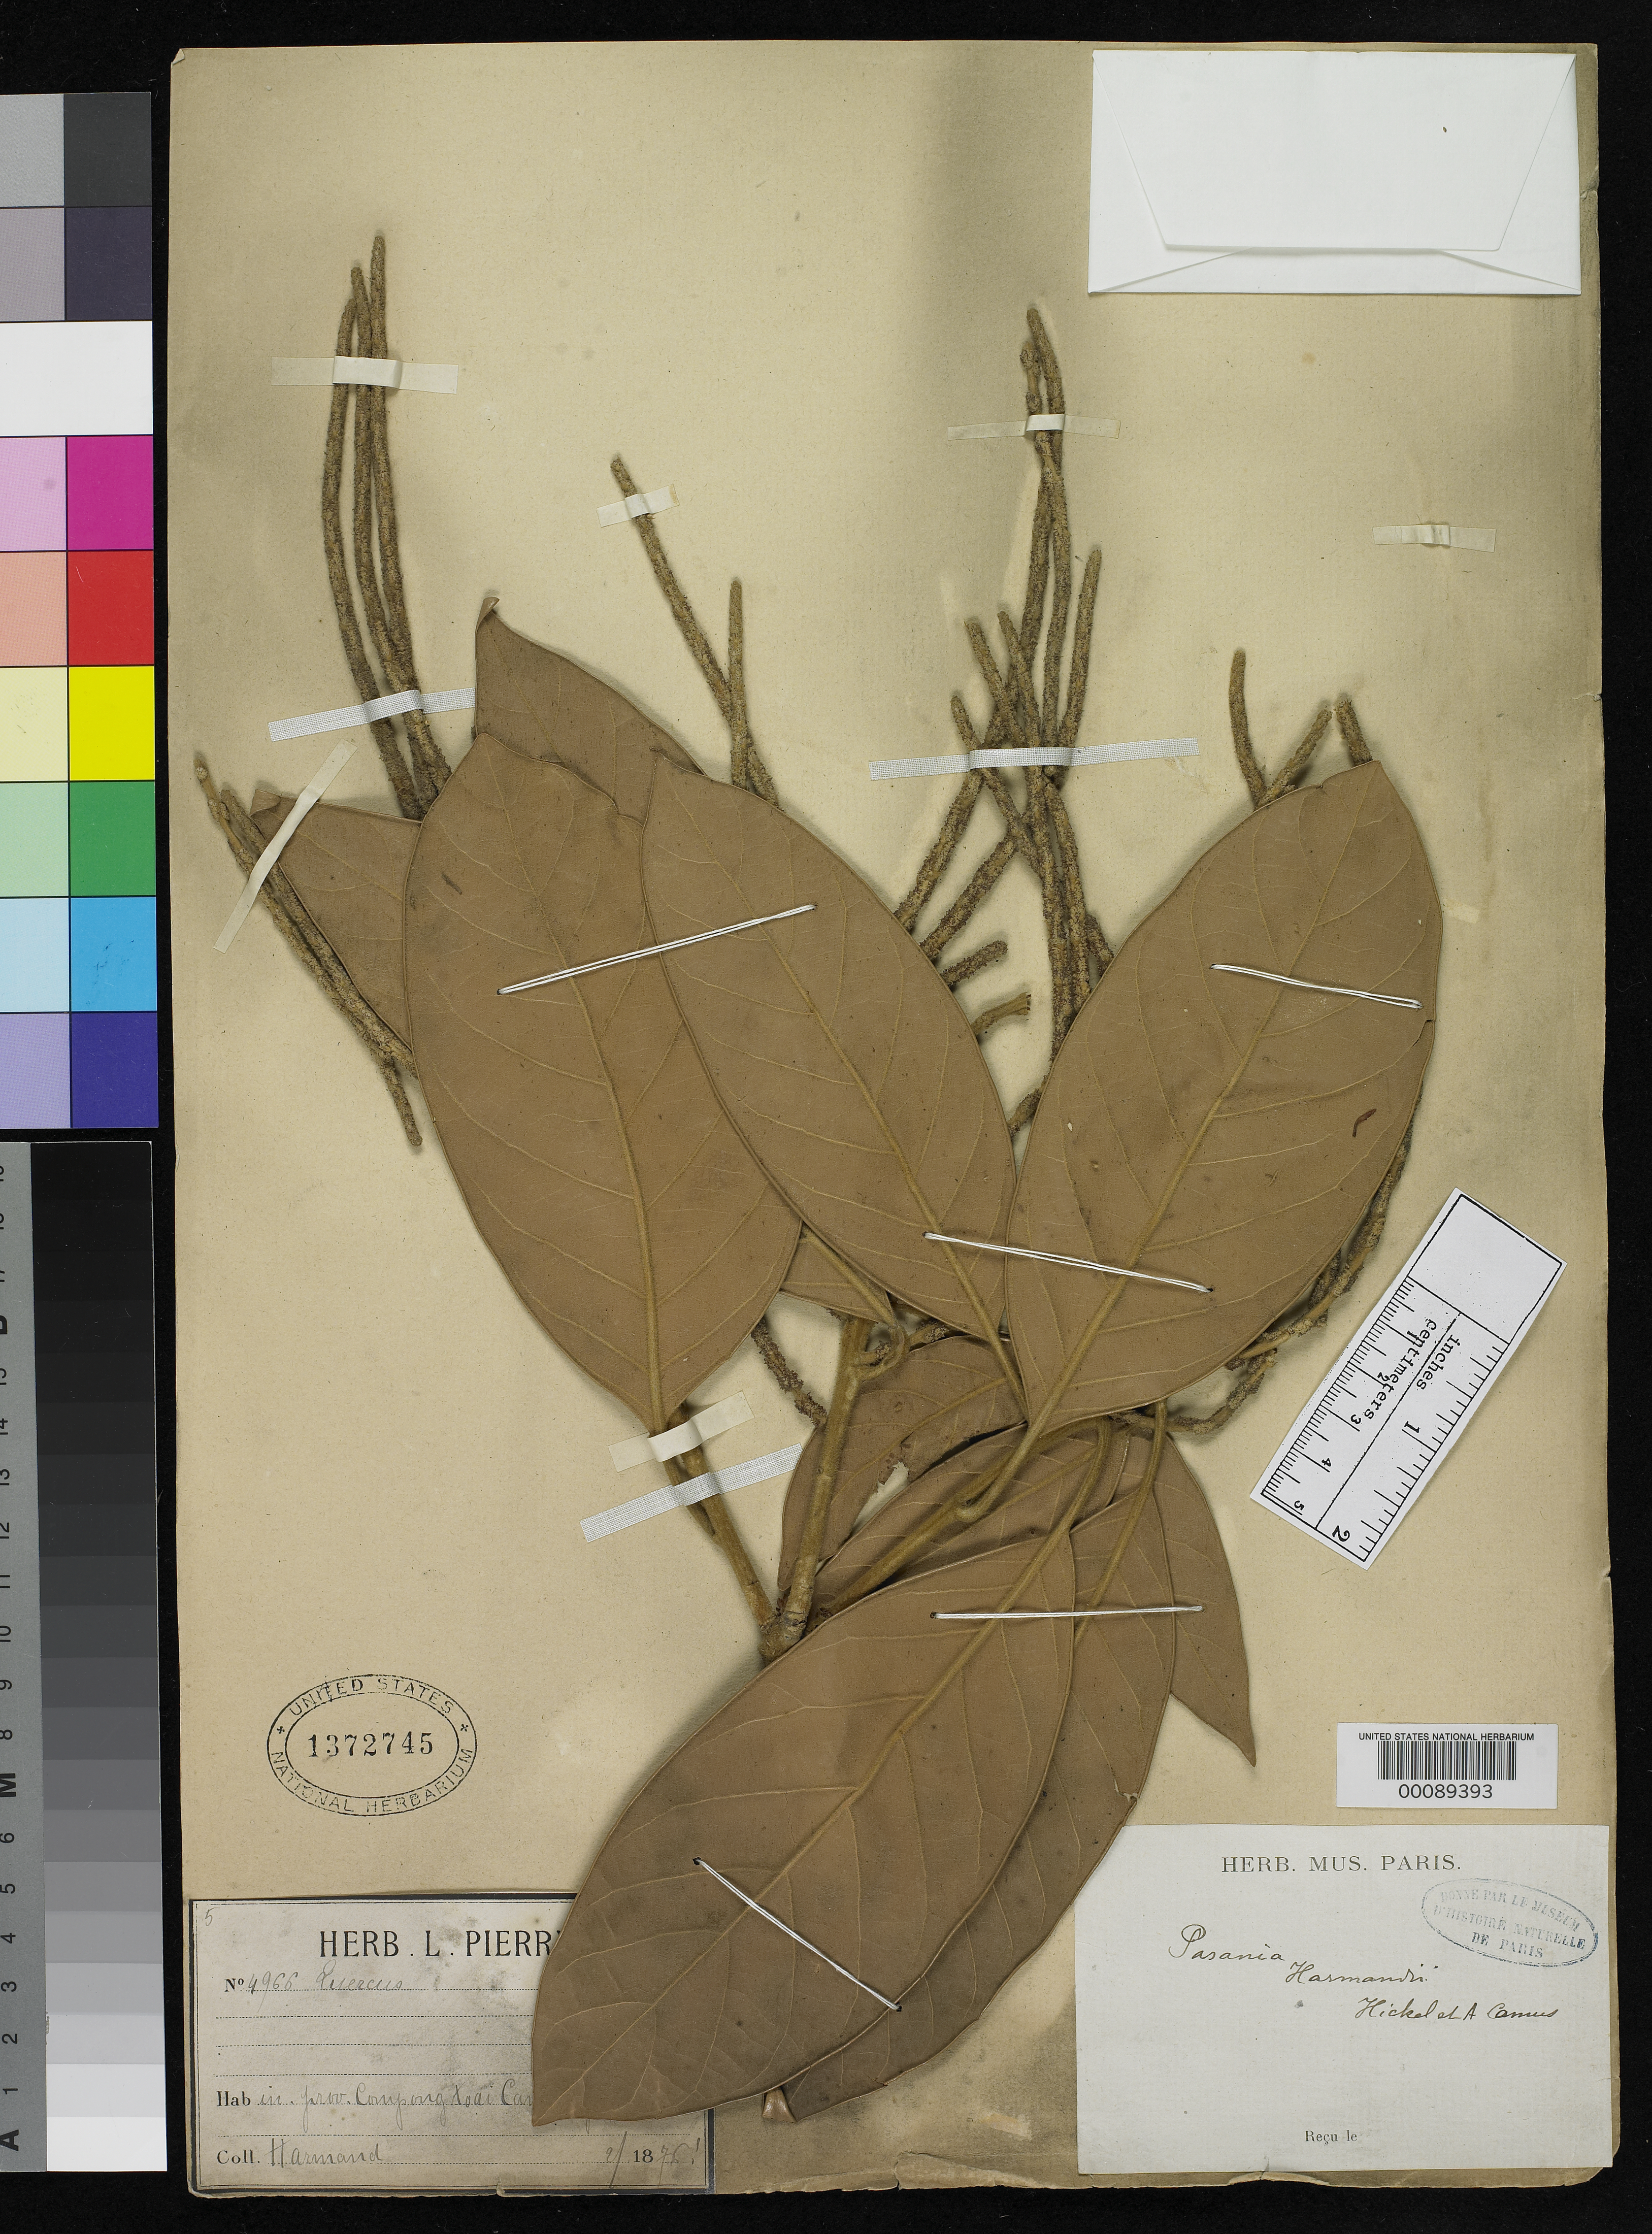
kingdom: Plantae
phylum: Tracheophyta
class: Magnoliopsida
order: Fagales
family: Fagaceae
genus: Pasania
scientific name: Pasania harmandii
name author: Hickel & A. Camus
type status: Type Fragment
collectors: J. Pierre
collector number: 4966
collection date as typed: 1876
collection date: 1876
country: Cambodia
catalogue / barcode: US 1372745